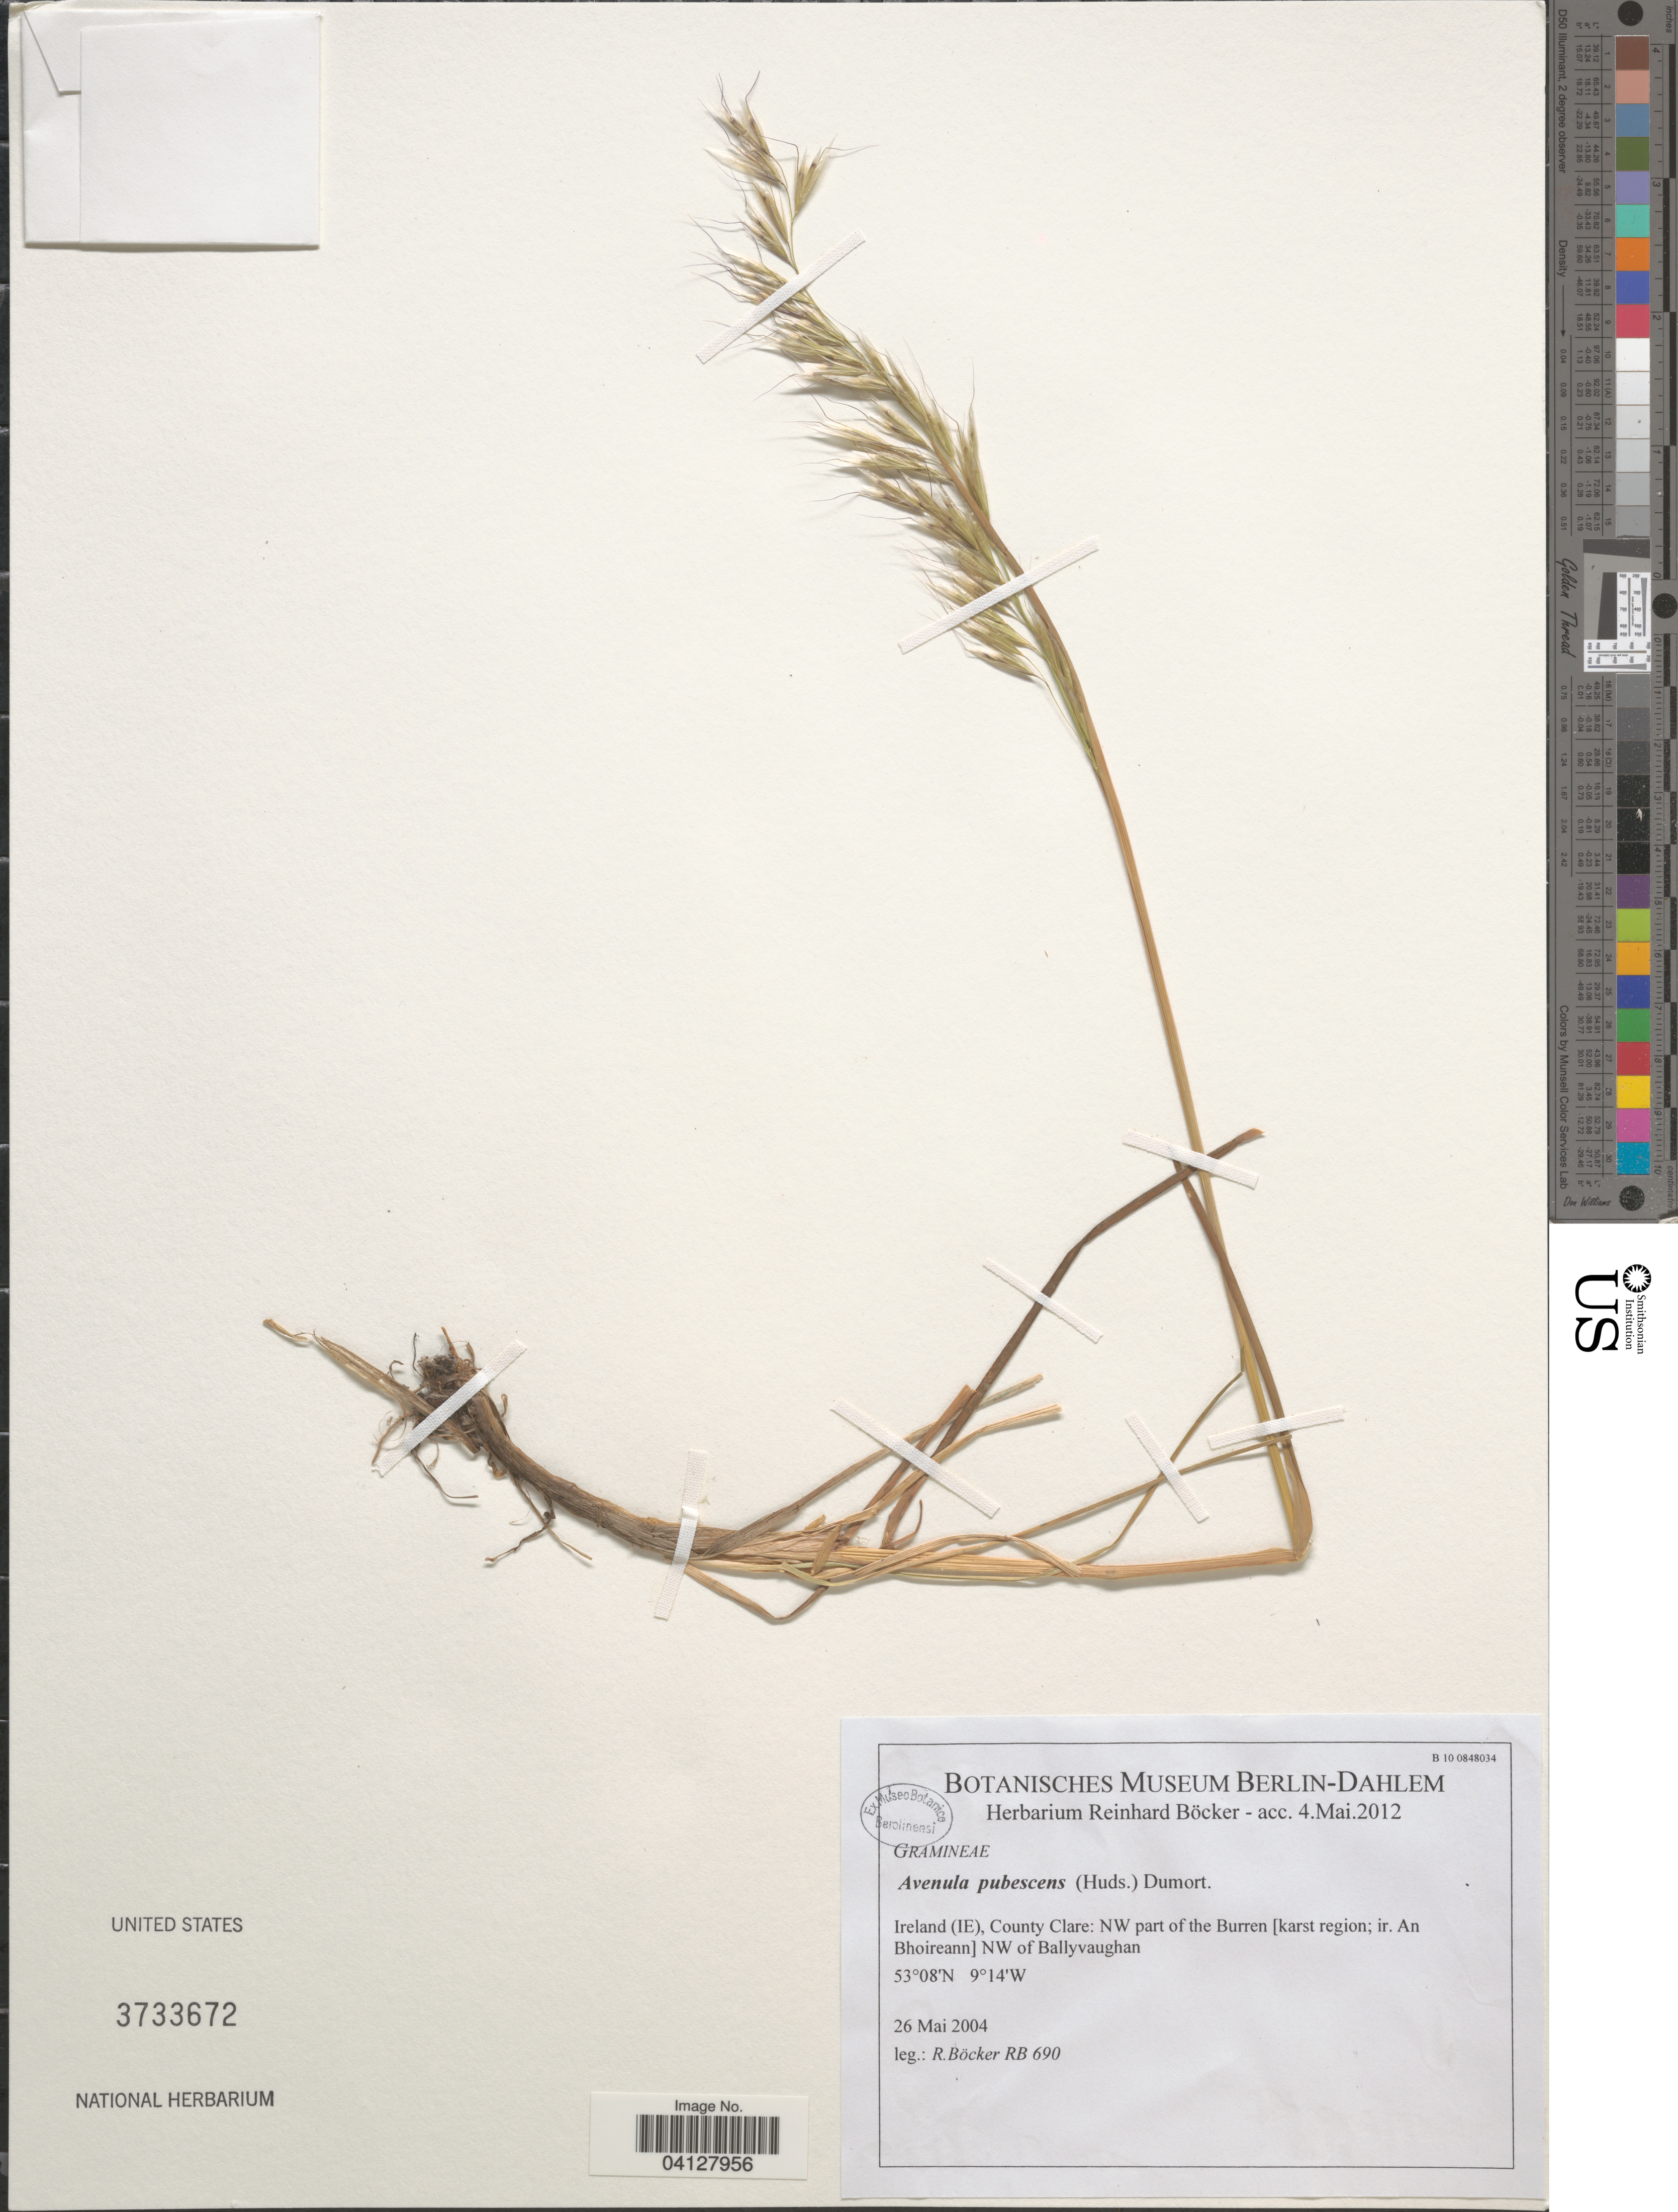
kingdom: Plantae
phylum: Tracheophyta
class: Liliopsida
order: Poales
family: Poaceae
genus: Avenula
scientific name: Avenula pubescens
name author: (Huds.) Dumort.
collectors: R. Böcker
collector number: RB 690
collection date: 2004-05-26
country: Ireland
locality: County Clare: NW part of the Burren [karst region; ir. An Bhoireann] NW of Ballyvaughan.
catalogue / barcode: US 3733672